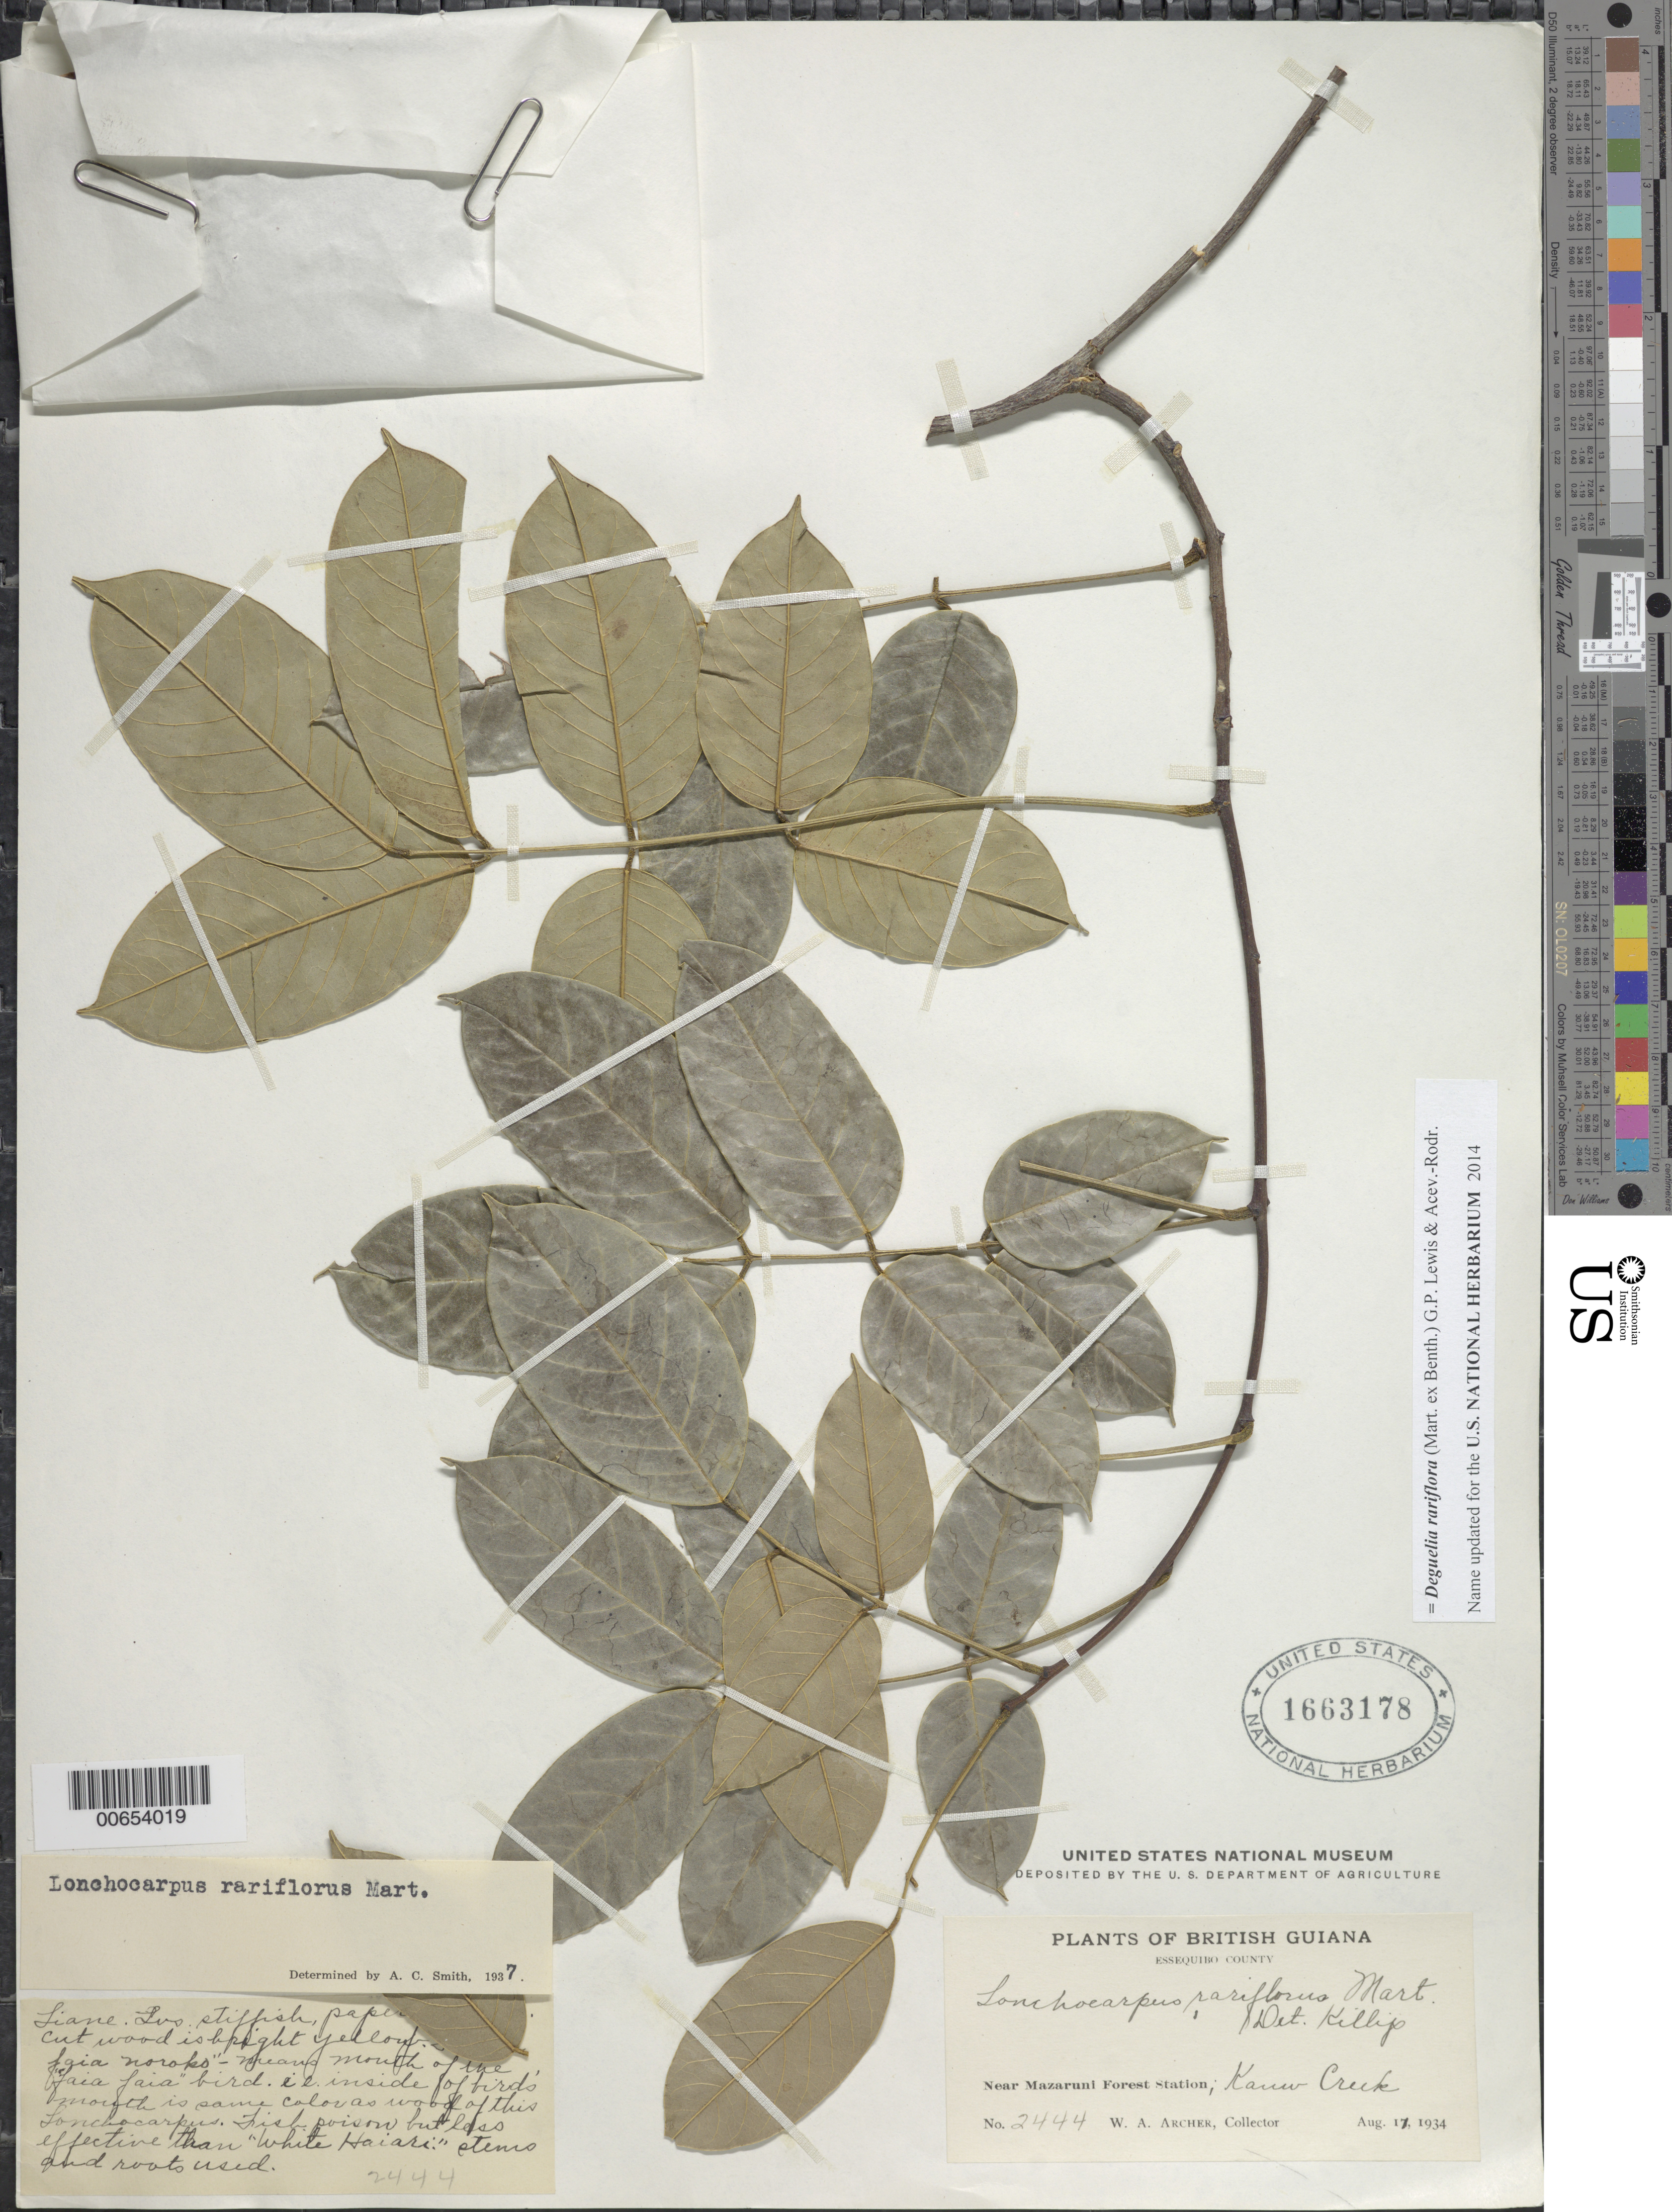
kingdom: Plantae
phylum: Tracheophyta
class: Magnoliopsida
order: Fabales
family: Fabaceae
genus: Deguelia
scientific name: Deguelia rariflora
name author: (Mart. ex Benth.) G.P. Lewis & Acev.-Rodr.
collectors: W. A. Archer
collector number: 2444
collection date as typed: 17-Aug-34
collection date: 1934-08-17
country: Guyana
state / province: Cuyuni-Mazaruni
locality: Mazaruni Forest Station, Kauw Creek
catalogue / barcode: US 1663178